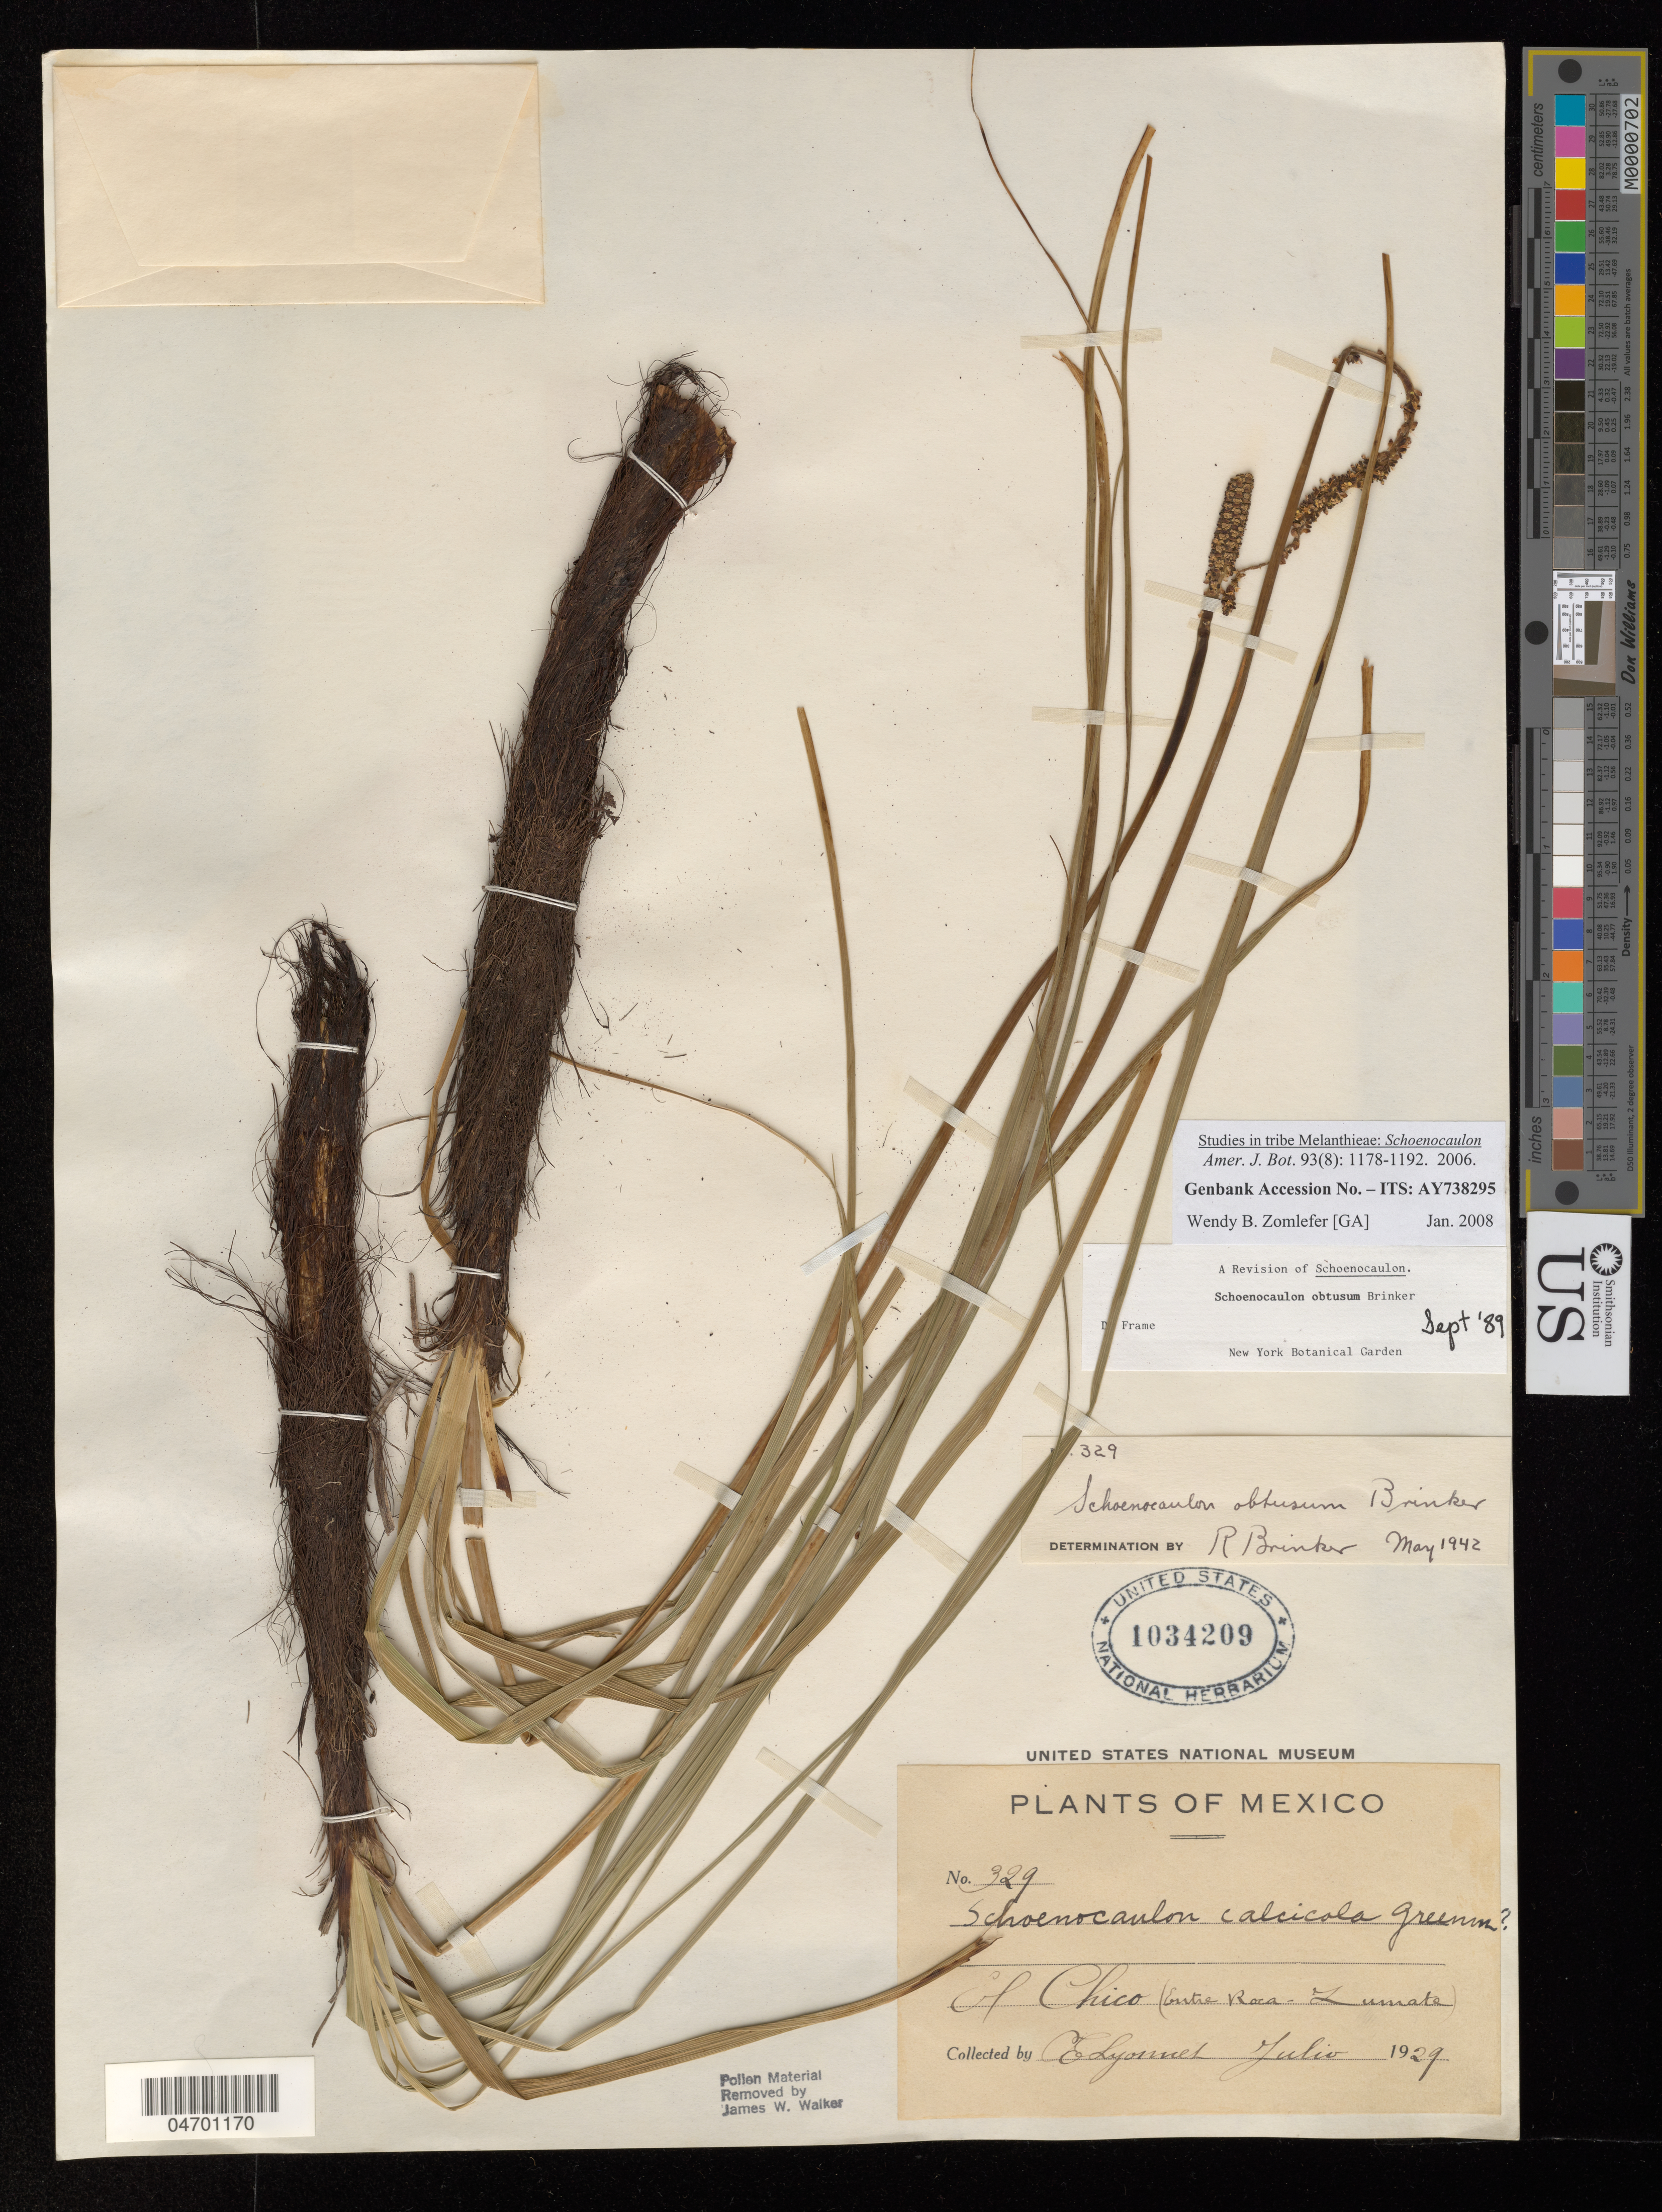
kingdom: Plantae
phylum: Tracheophyta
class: Liliopsida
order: Liliales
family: Melanthiaceae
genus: Schoenocaulon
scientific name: Schoenocaulon obtusum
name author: Brinker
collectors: E. Lyonnet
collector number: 329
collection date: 1929-07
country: Mexico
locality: El Chico (entre Roca - Zumate).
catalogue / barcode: US 1034209